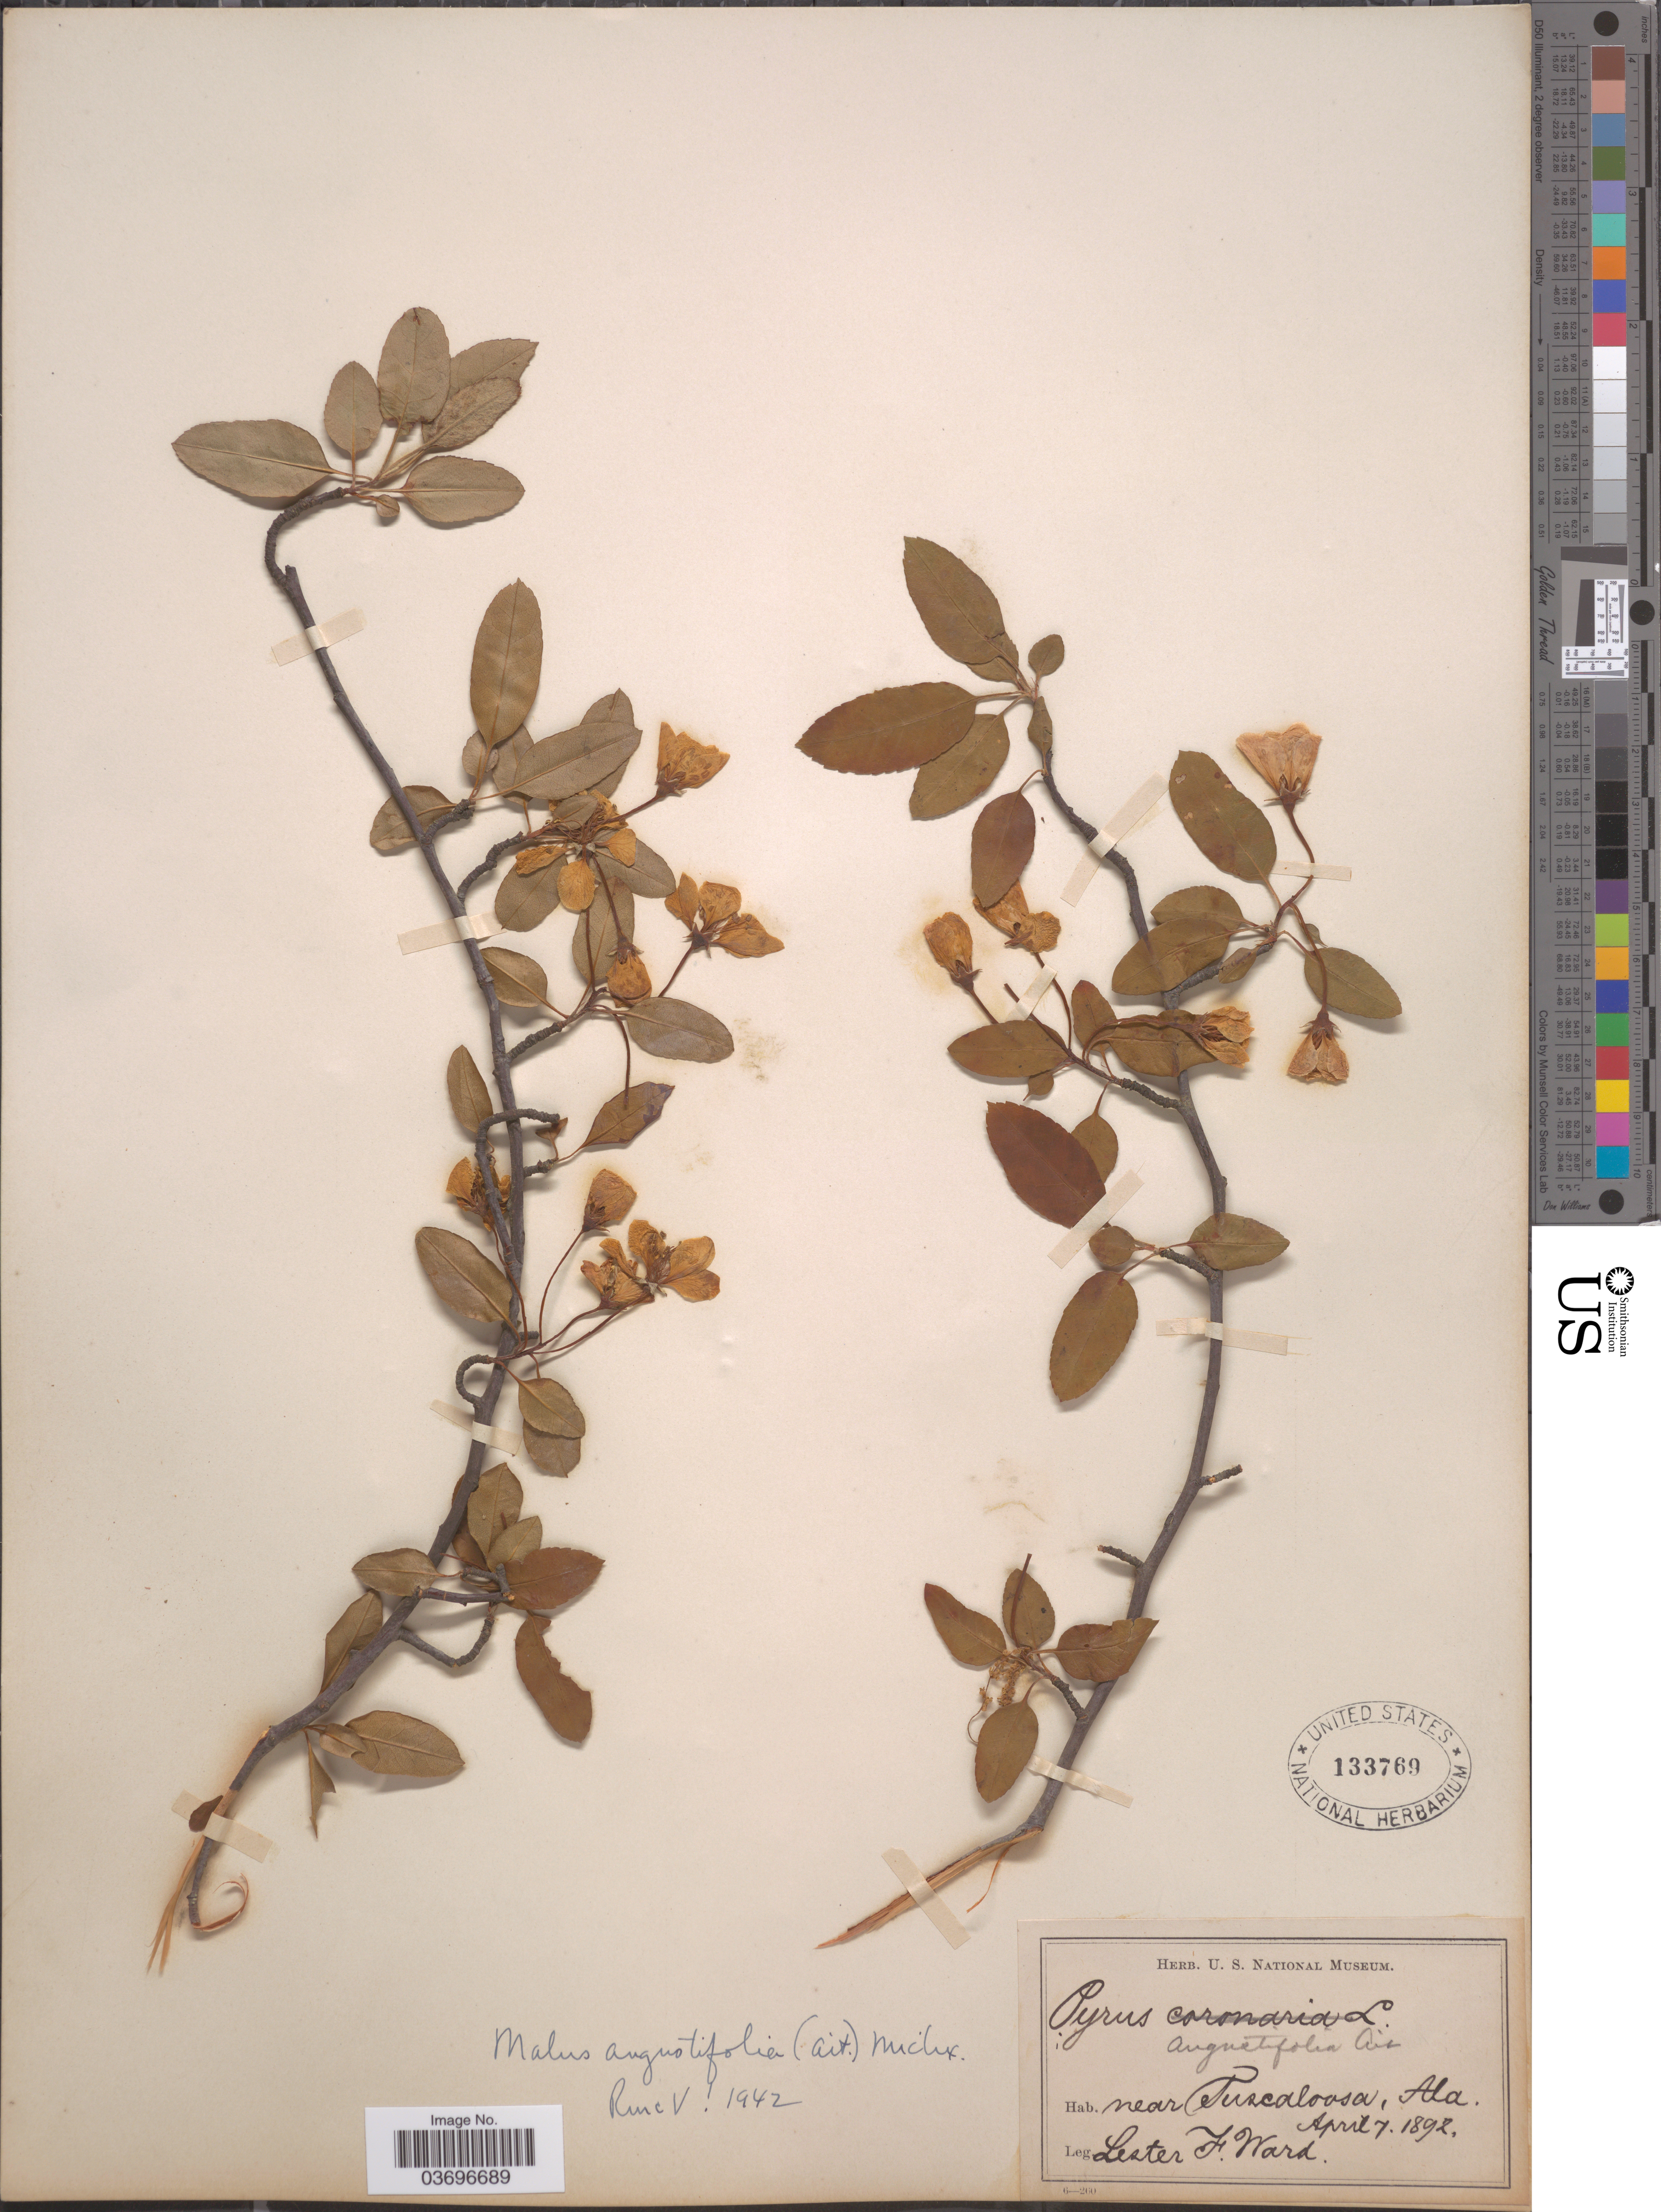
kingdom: Plantae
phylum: Tracheophyta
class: Magnoliopsida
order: Rosales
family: Rosaceae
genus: Malus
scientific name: Malus angustifolia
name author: (Aiton) Michx.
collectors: L. F. Ward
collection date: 1892-04-07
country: United States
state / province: Alabama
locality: Near Tuscaloosa.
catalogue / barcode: US 133769